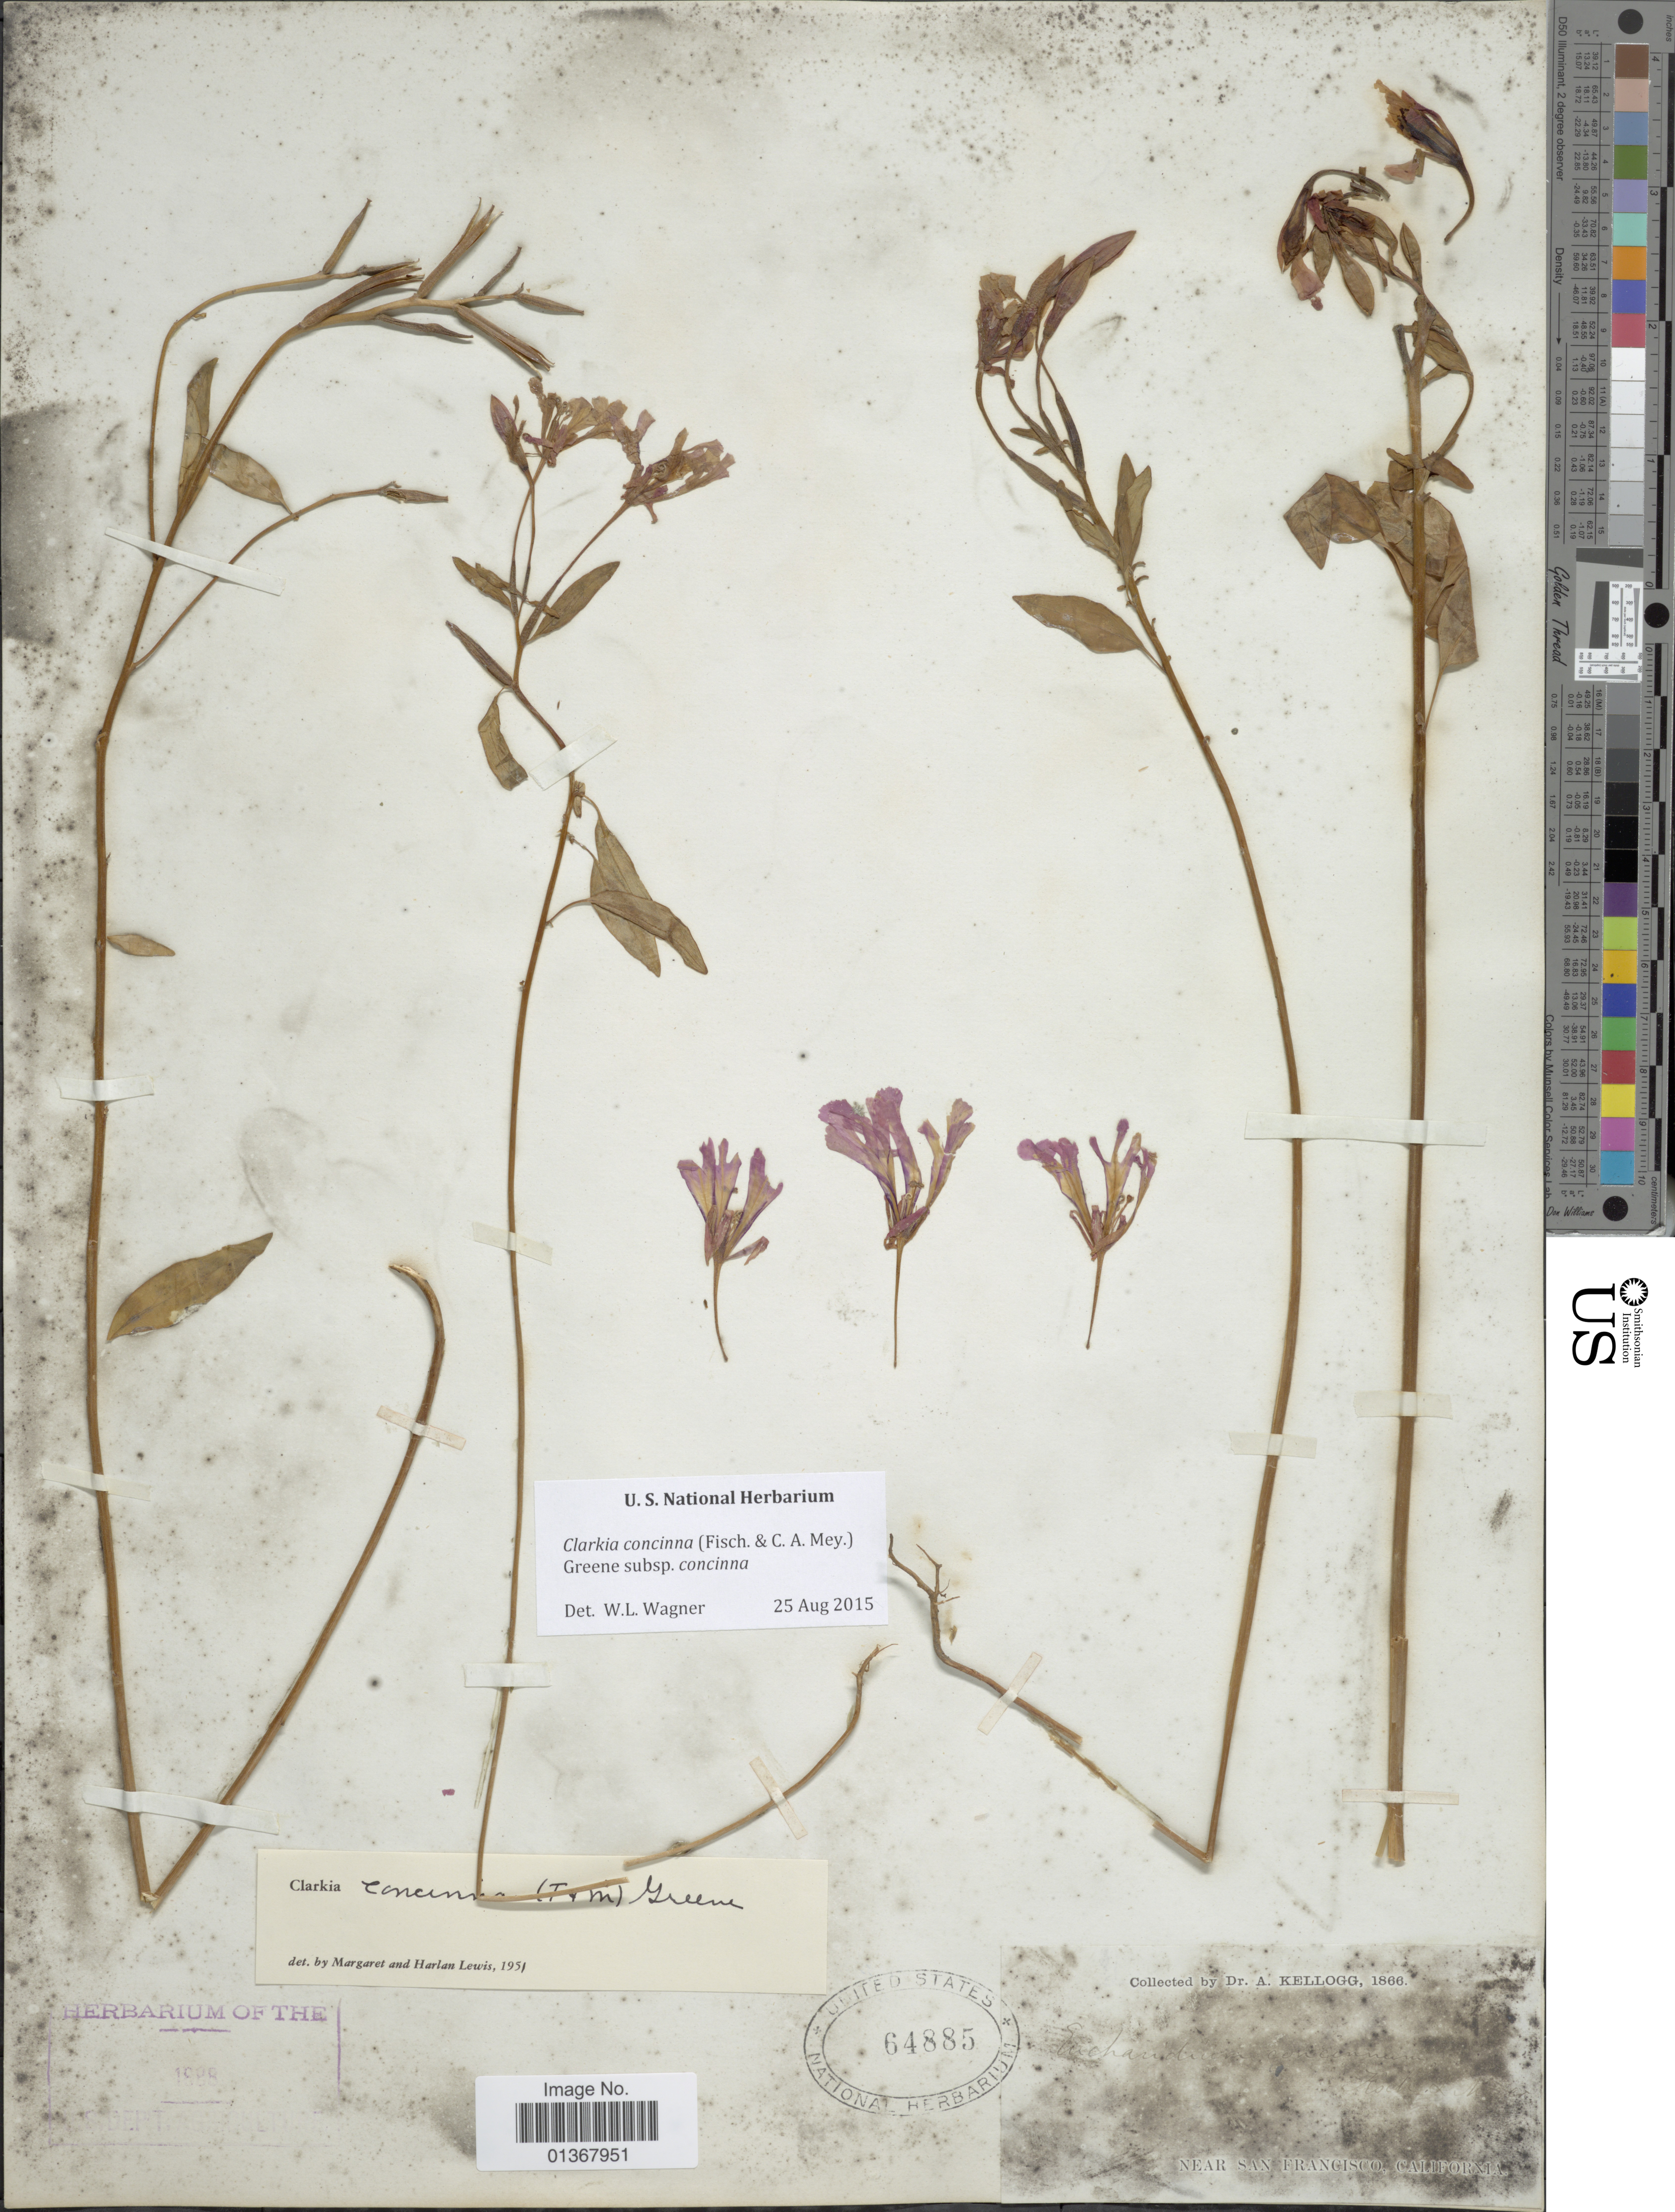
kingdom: Plantae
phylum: Tracheophyta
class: Magnoliopsida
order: Myrtales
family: Onagraceae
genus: Clarkia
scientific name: Clarkia concinna subsp. concinna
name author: (Fisch. & C.A. Mey.) Greene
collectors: A. Kellogg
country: United States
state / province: California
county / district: San Francisco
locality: Near San Francisco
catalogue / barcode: US 64885